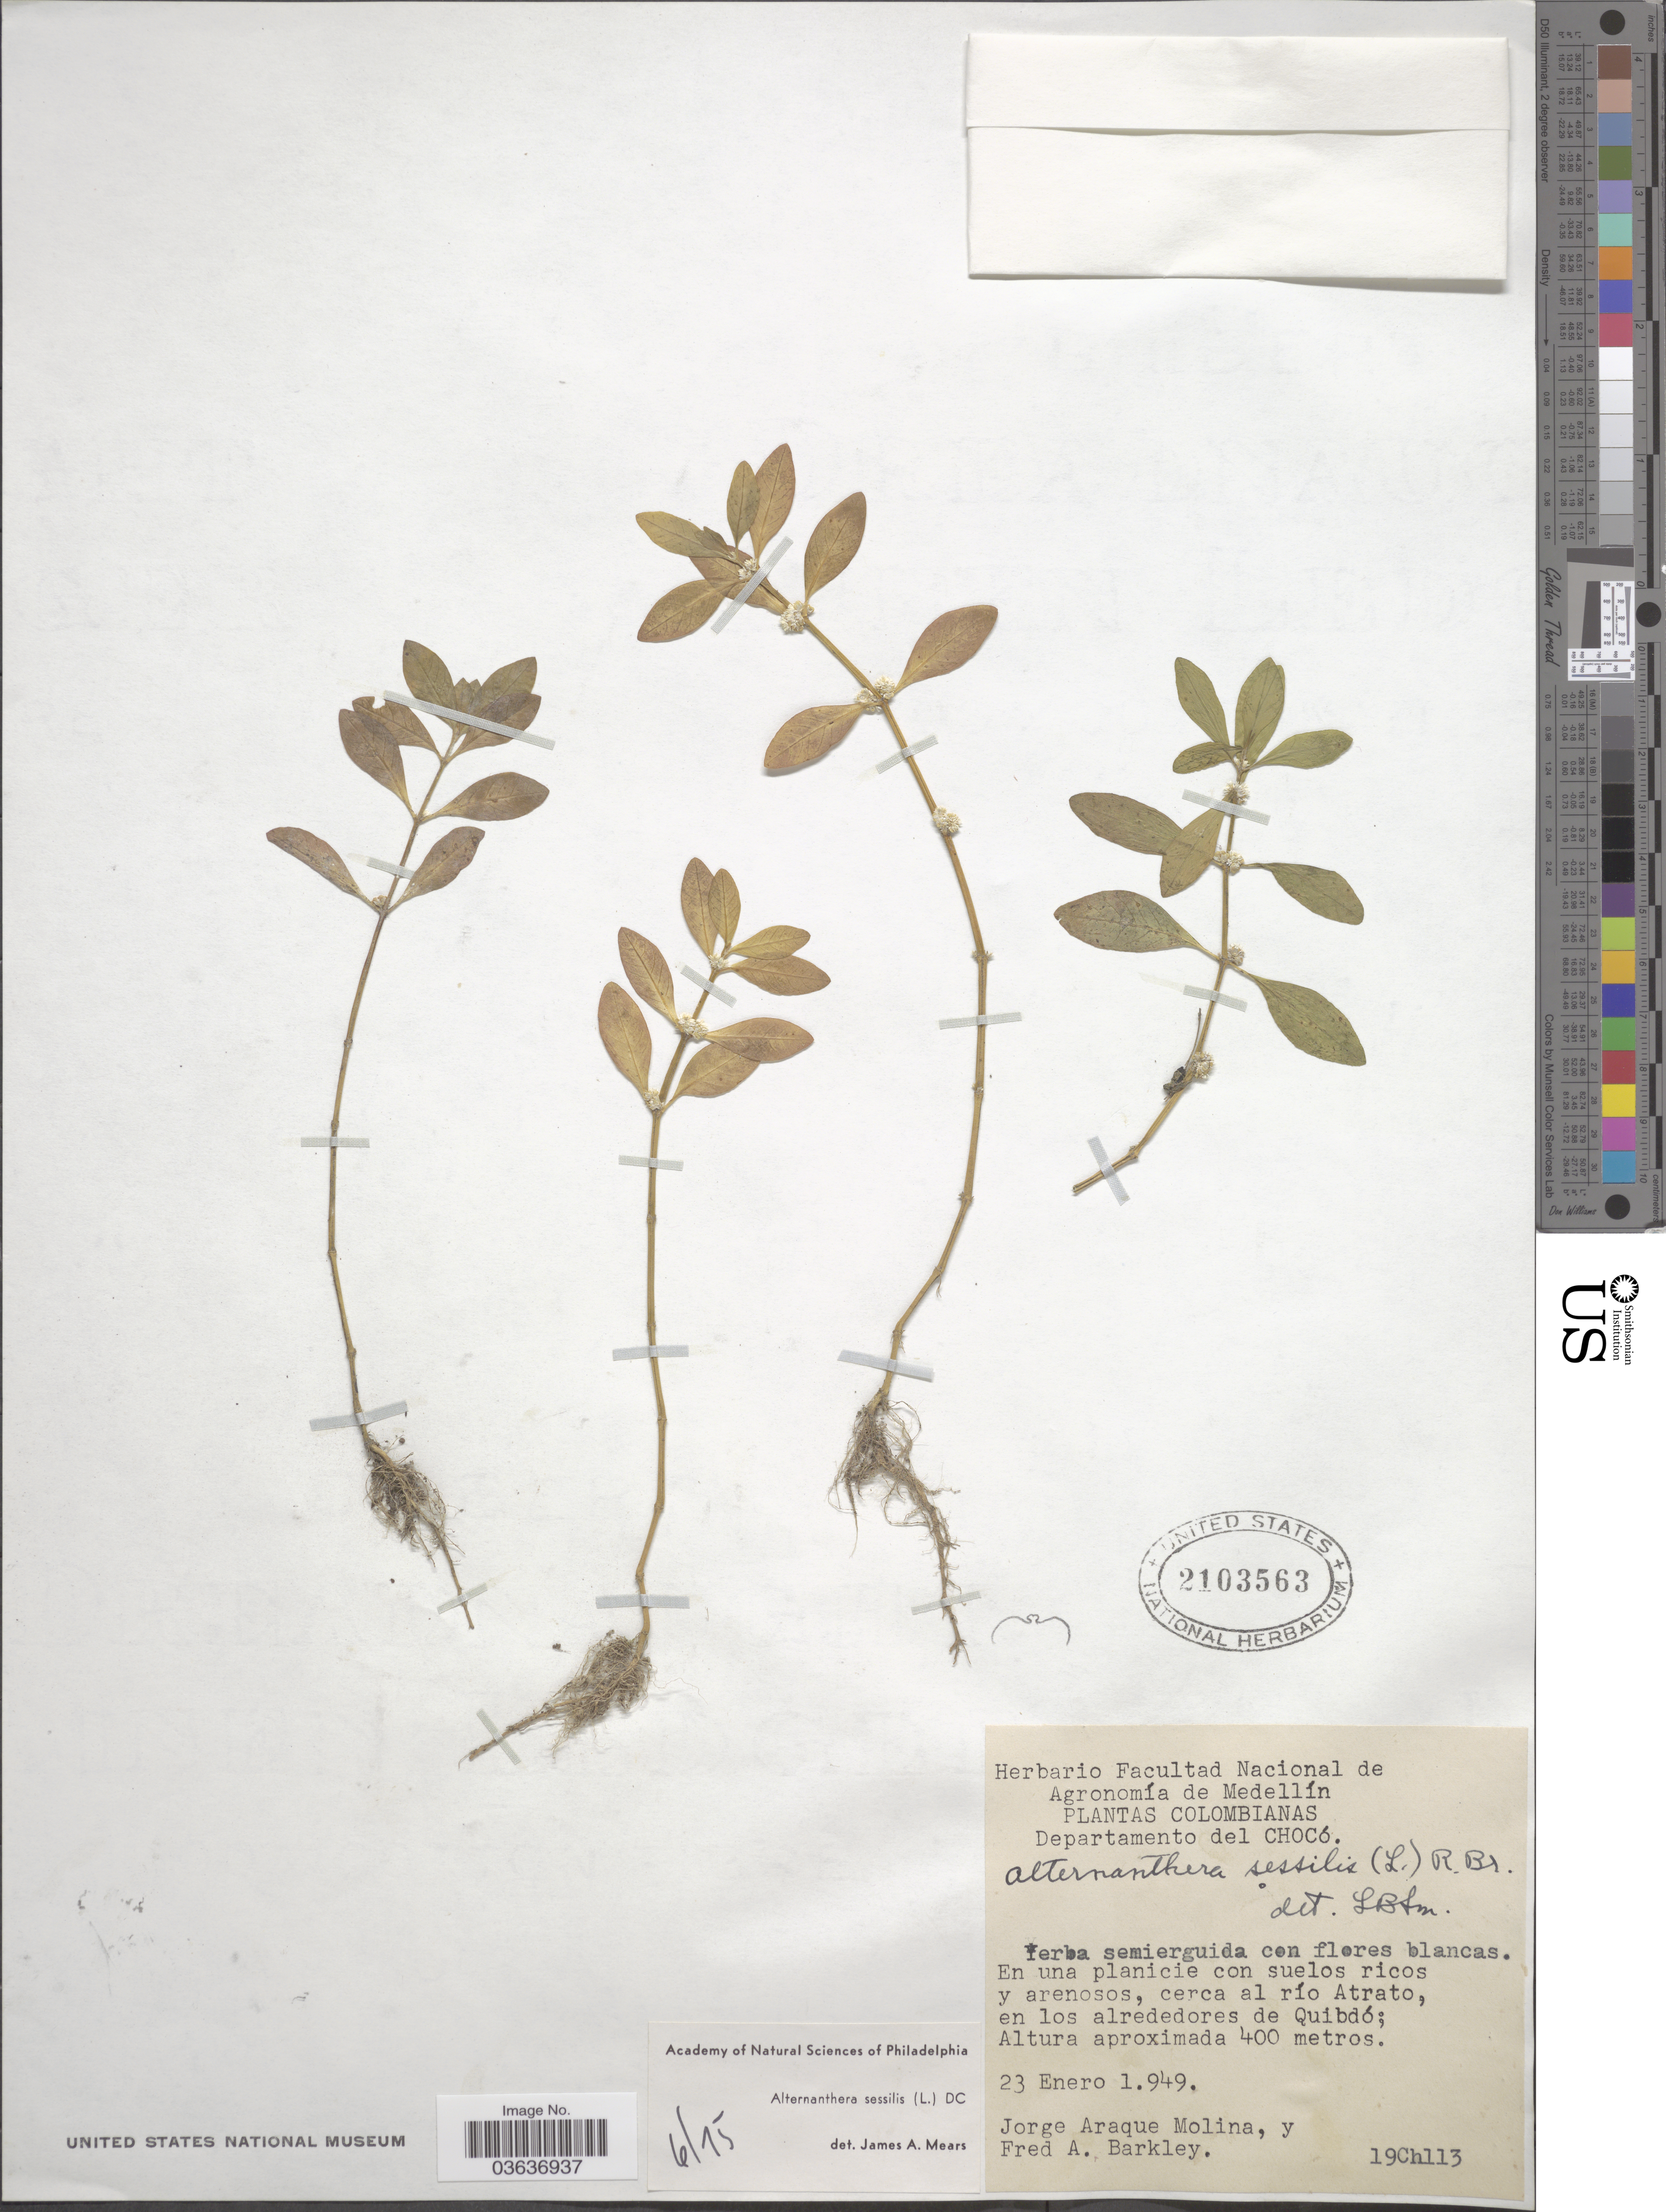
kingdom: Plantae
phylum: Tracheophyta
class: Magnoliopsida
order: Caryophyllales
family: Amaranthaceae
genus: Alternanthera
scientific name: Alternanthera sessilis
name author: (L.) DC.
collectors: J. Araque Molina & F. A. Barkley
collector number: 19Ch113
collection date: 1949-01-23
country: Colombia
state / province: Chocó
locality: Departamento del Chocó. Cerca al río Atrato, en los alrededores de Quibdó.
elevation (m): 400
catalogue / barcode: US 2103563